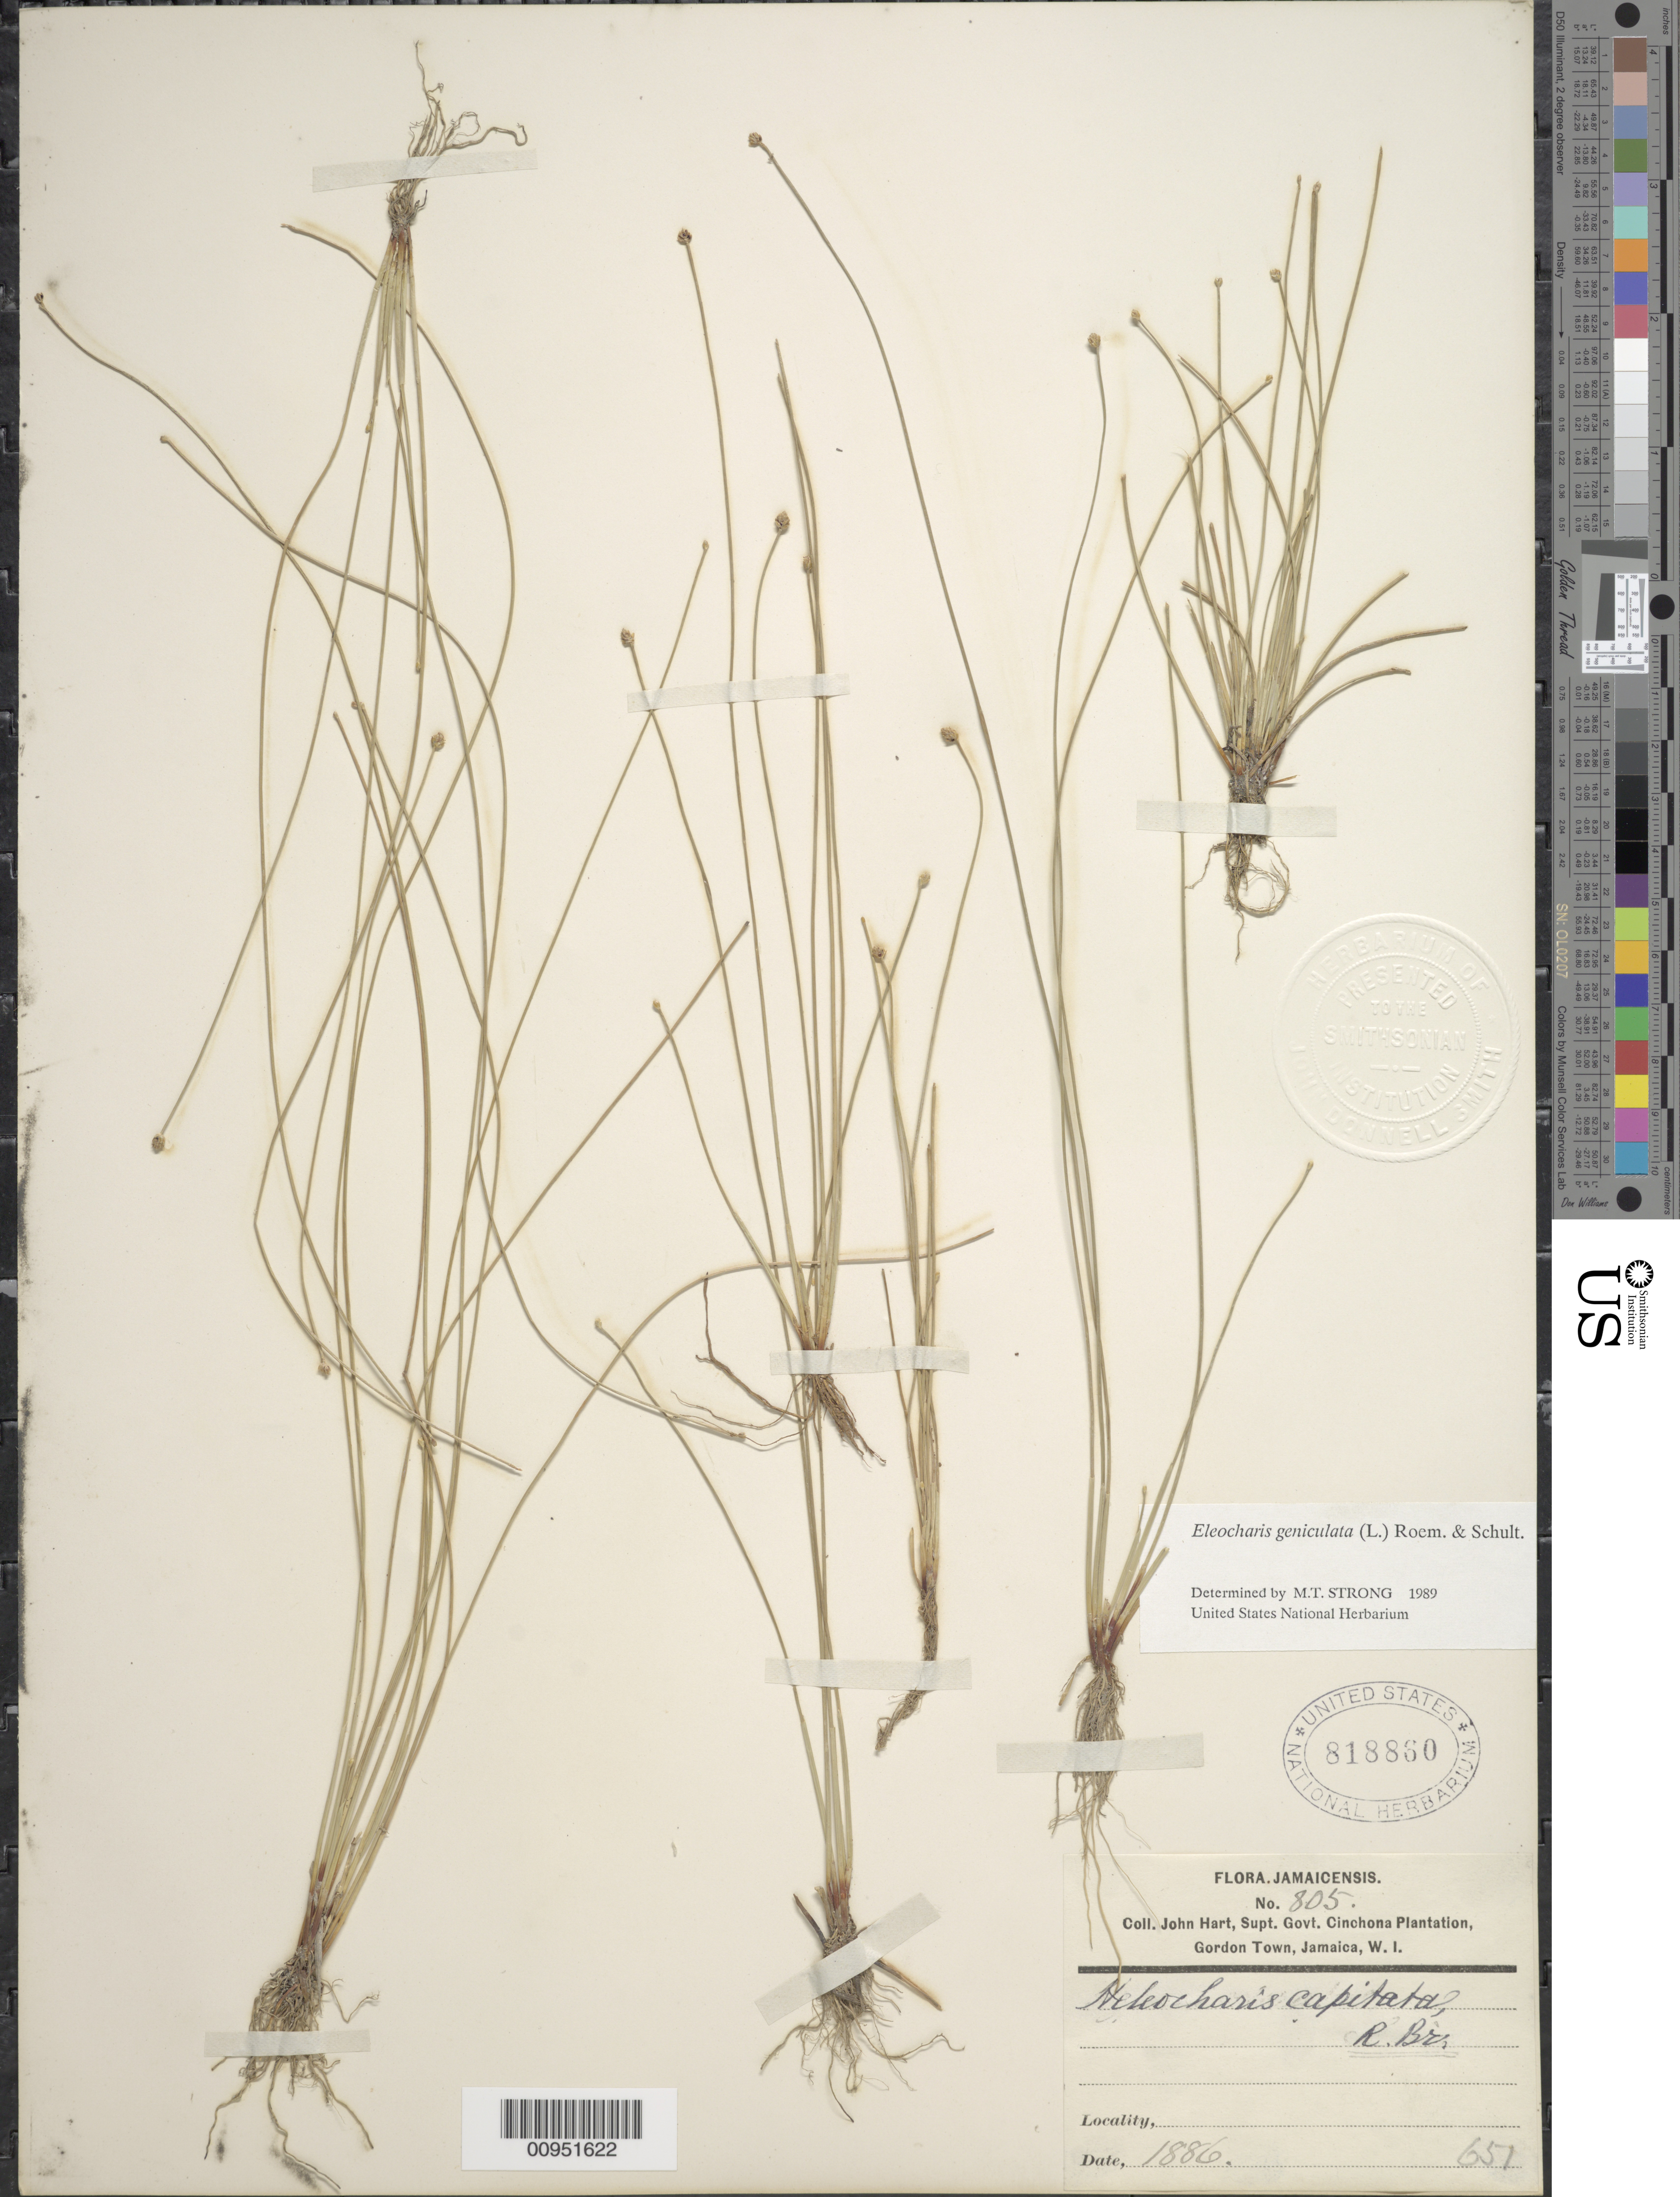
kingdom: Plantae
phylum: Tracheophyta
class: Liliopsida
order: Poales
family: Cyperaceae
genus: Eleocharis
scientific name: Eleocharis geniculata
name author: (L.) Roem. & Schult.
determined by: Strong, M. T., (US), Smithsonian Institution - National Museum of Natural History (UNITED STATES)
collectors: J. Hart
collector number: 805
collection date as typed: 1886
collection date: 1886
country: Jamaica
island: Jamaica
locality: Gordon Town, Supt. Govt. Cinchona Plantation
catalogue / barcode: US 818860